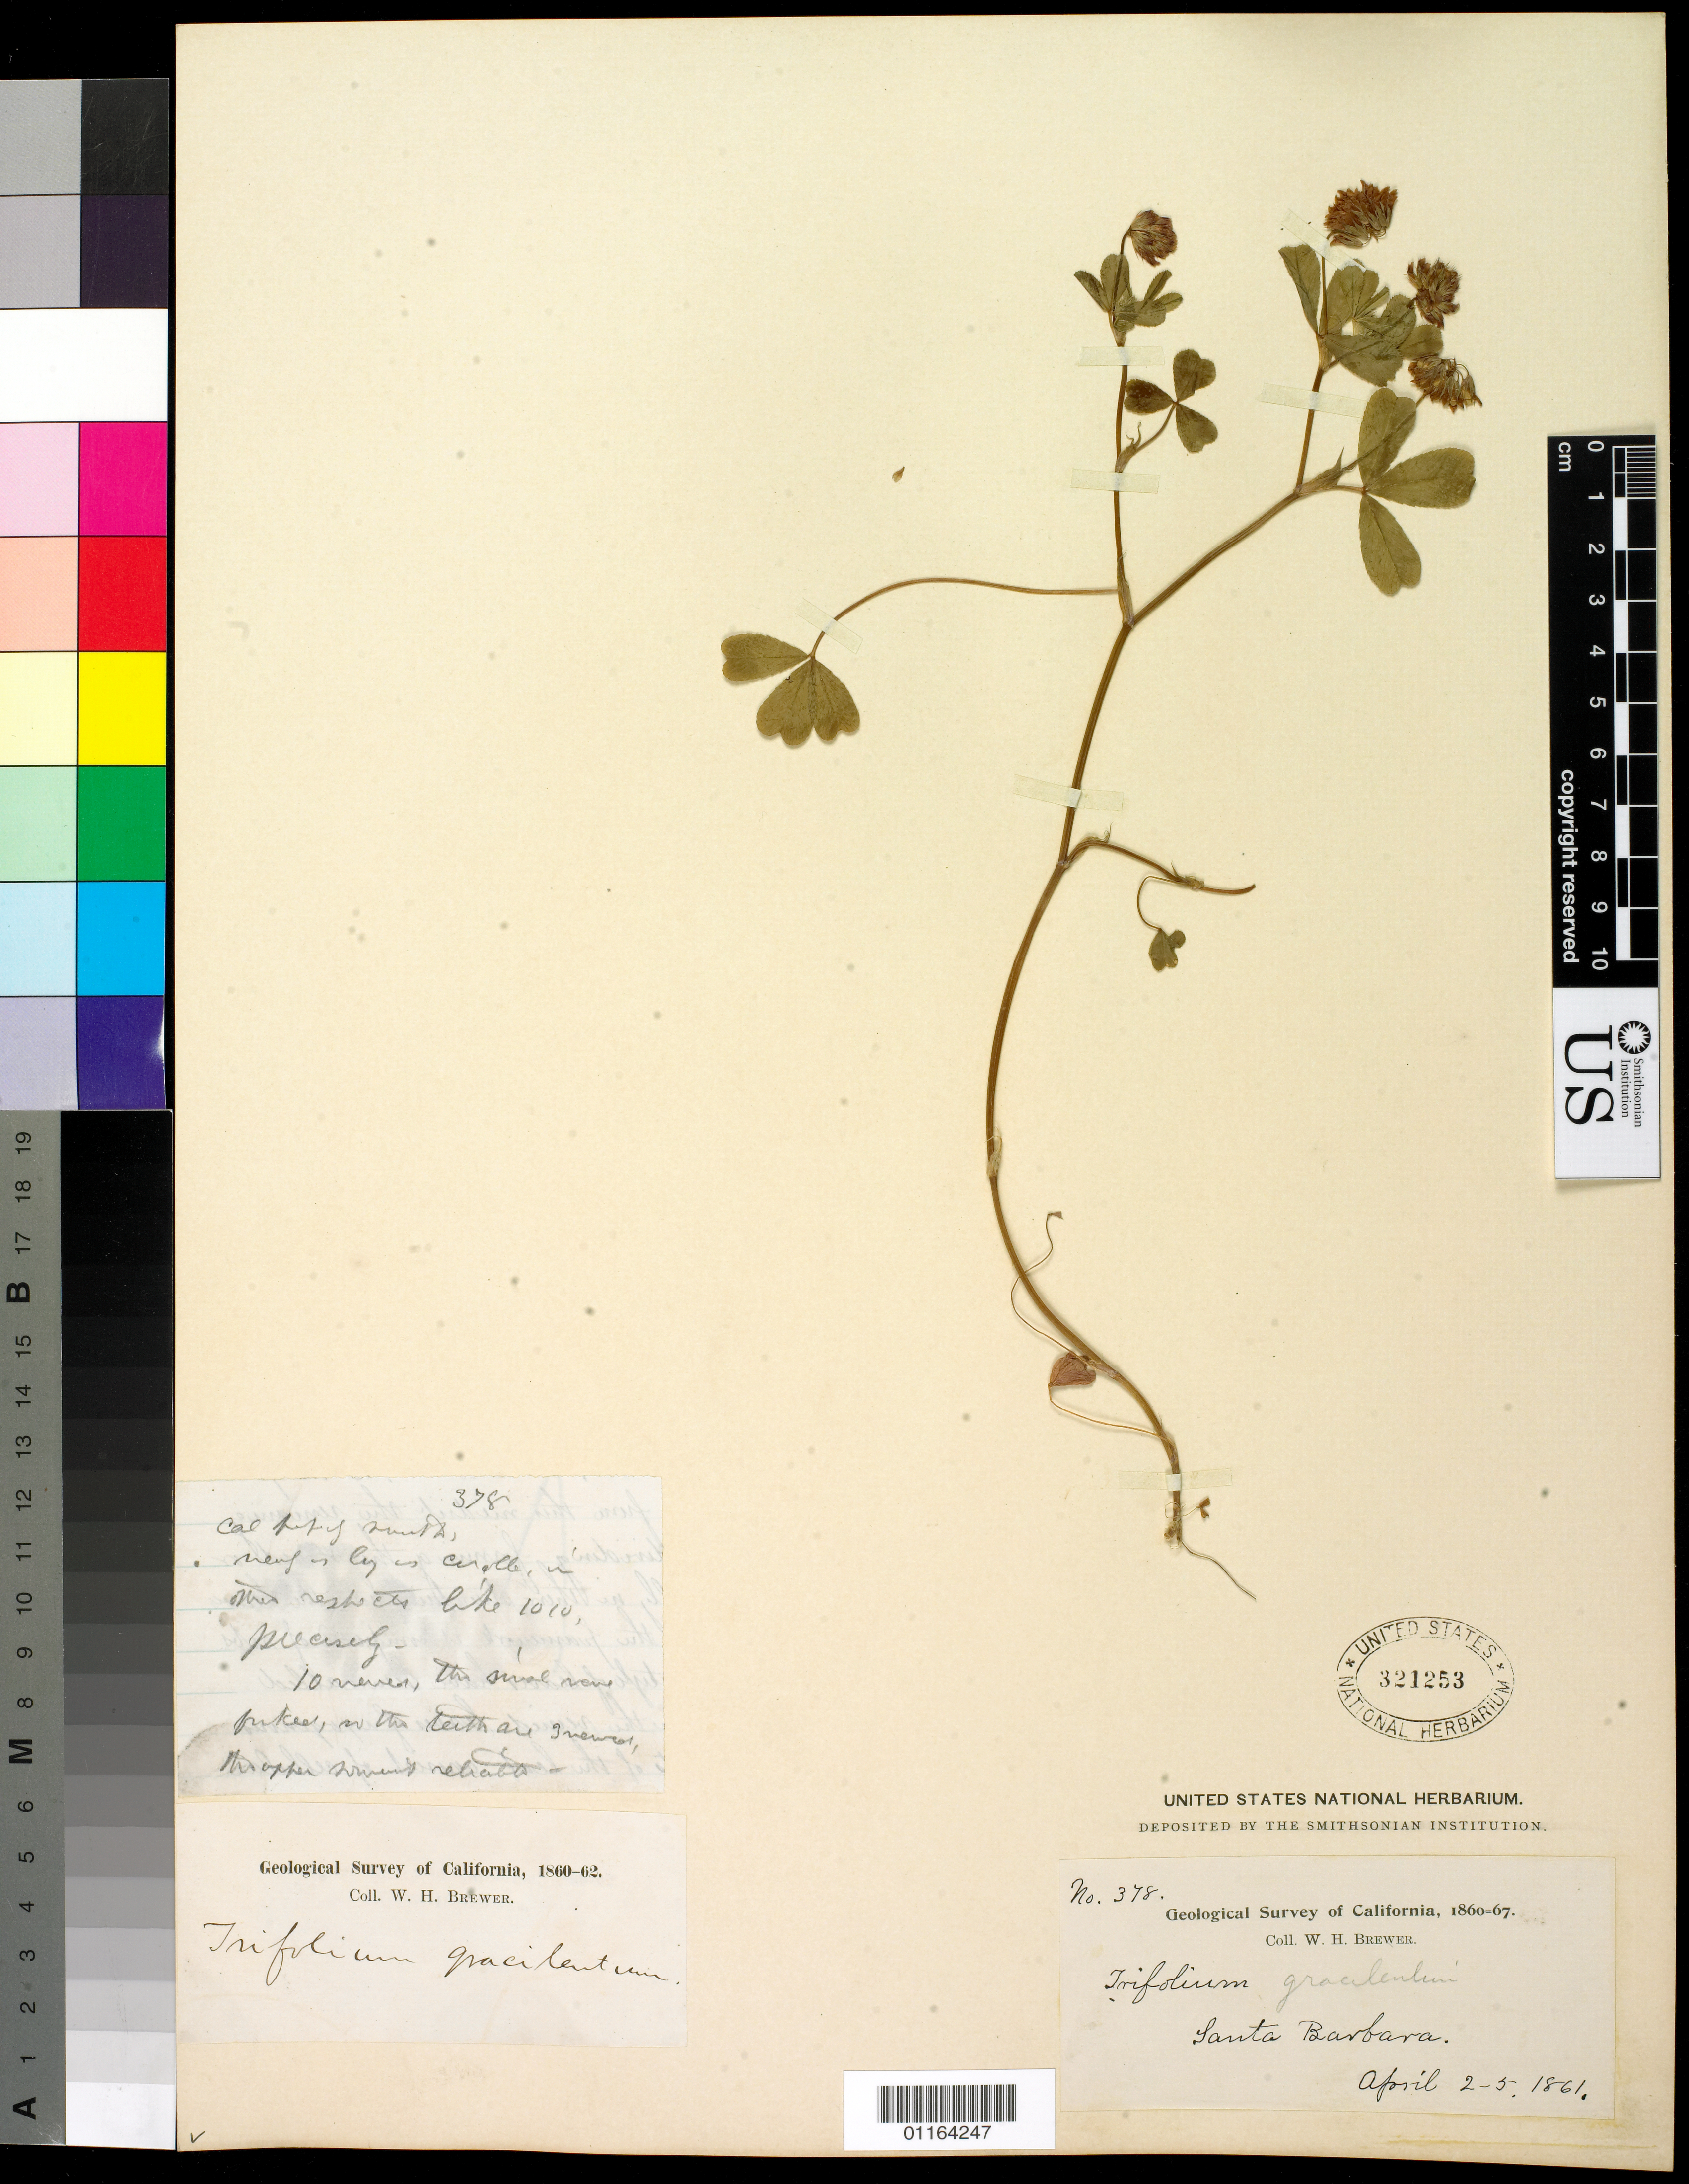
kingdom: Plantae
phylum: Tracheophyta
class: Magnoliopsida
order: Fabales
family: Fabaceae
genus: Trifolium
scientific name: Trifolium gracilentum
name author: Torr. & A. Gray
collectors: W. H. Brewer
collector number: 378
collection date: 1861-04-02/1861-04-05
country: United States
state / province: California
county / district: Santa Barbara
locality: Santa Barbara.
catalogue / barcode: US 321253